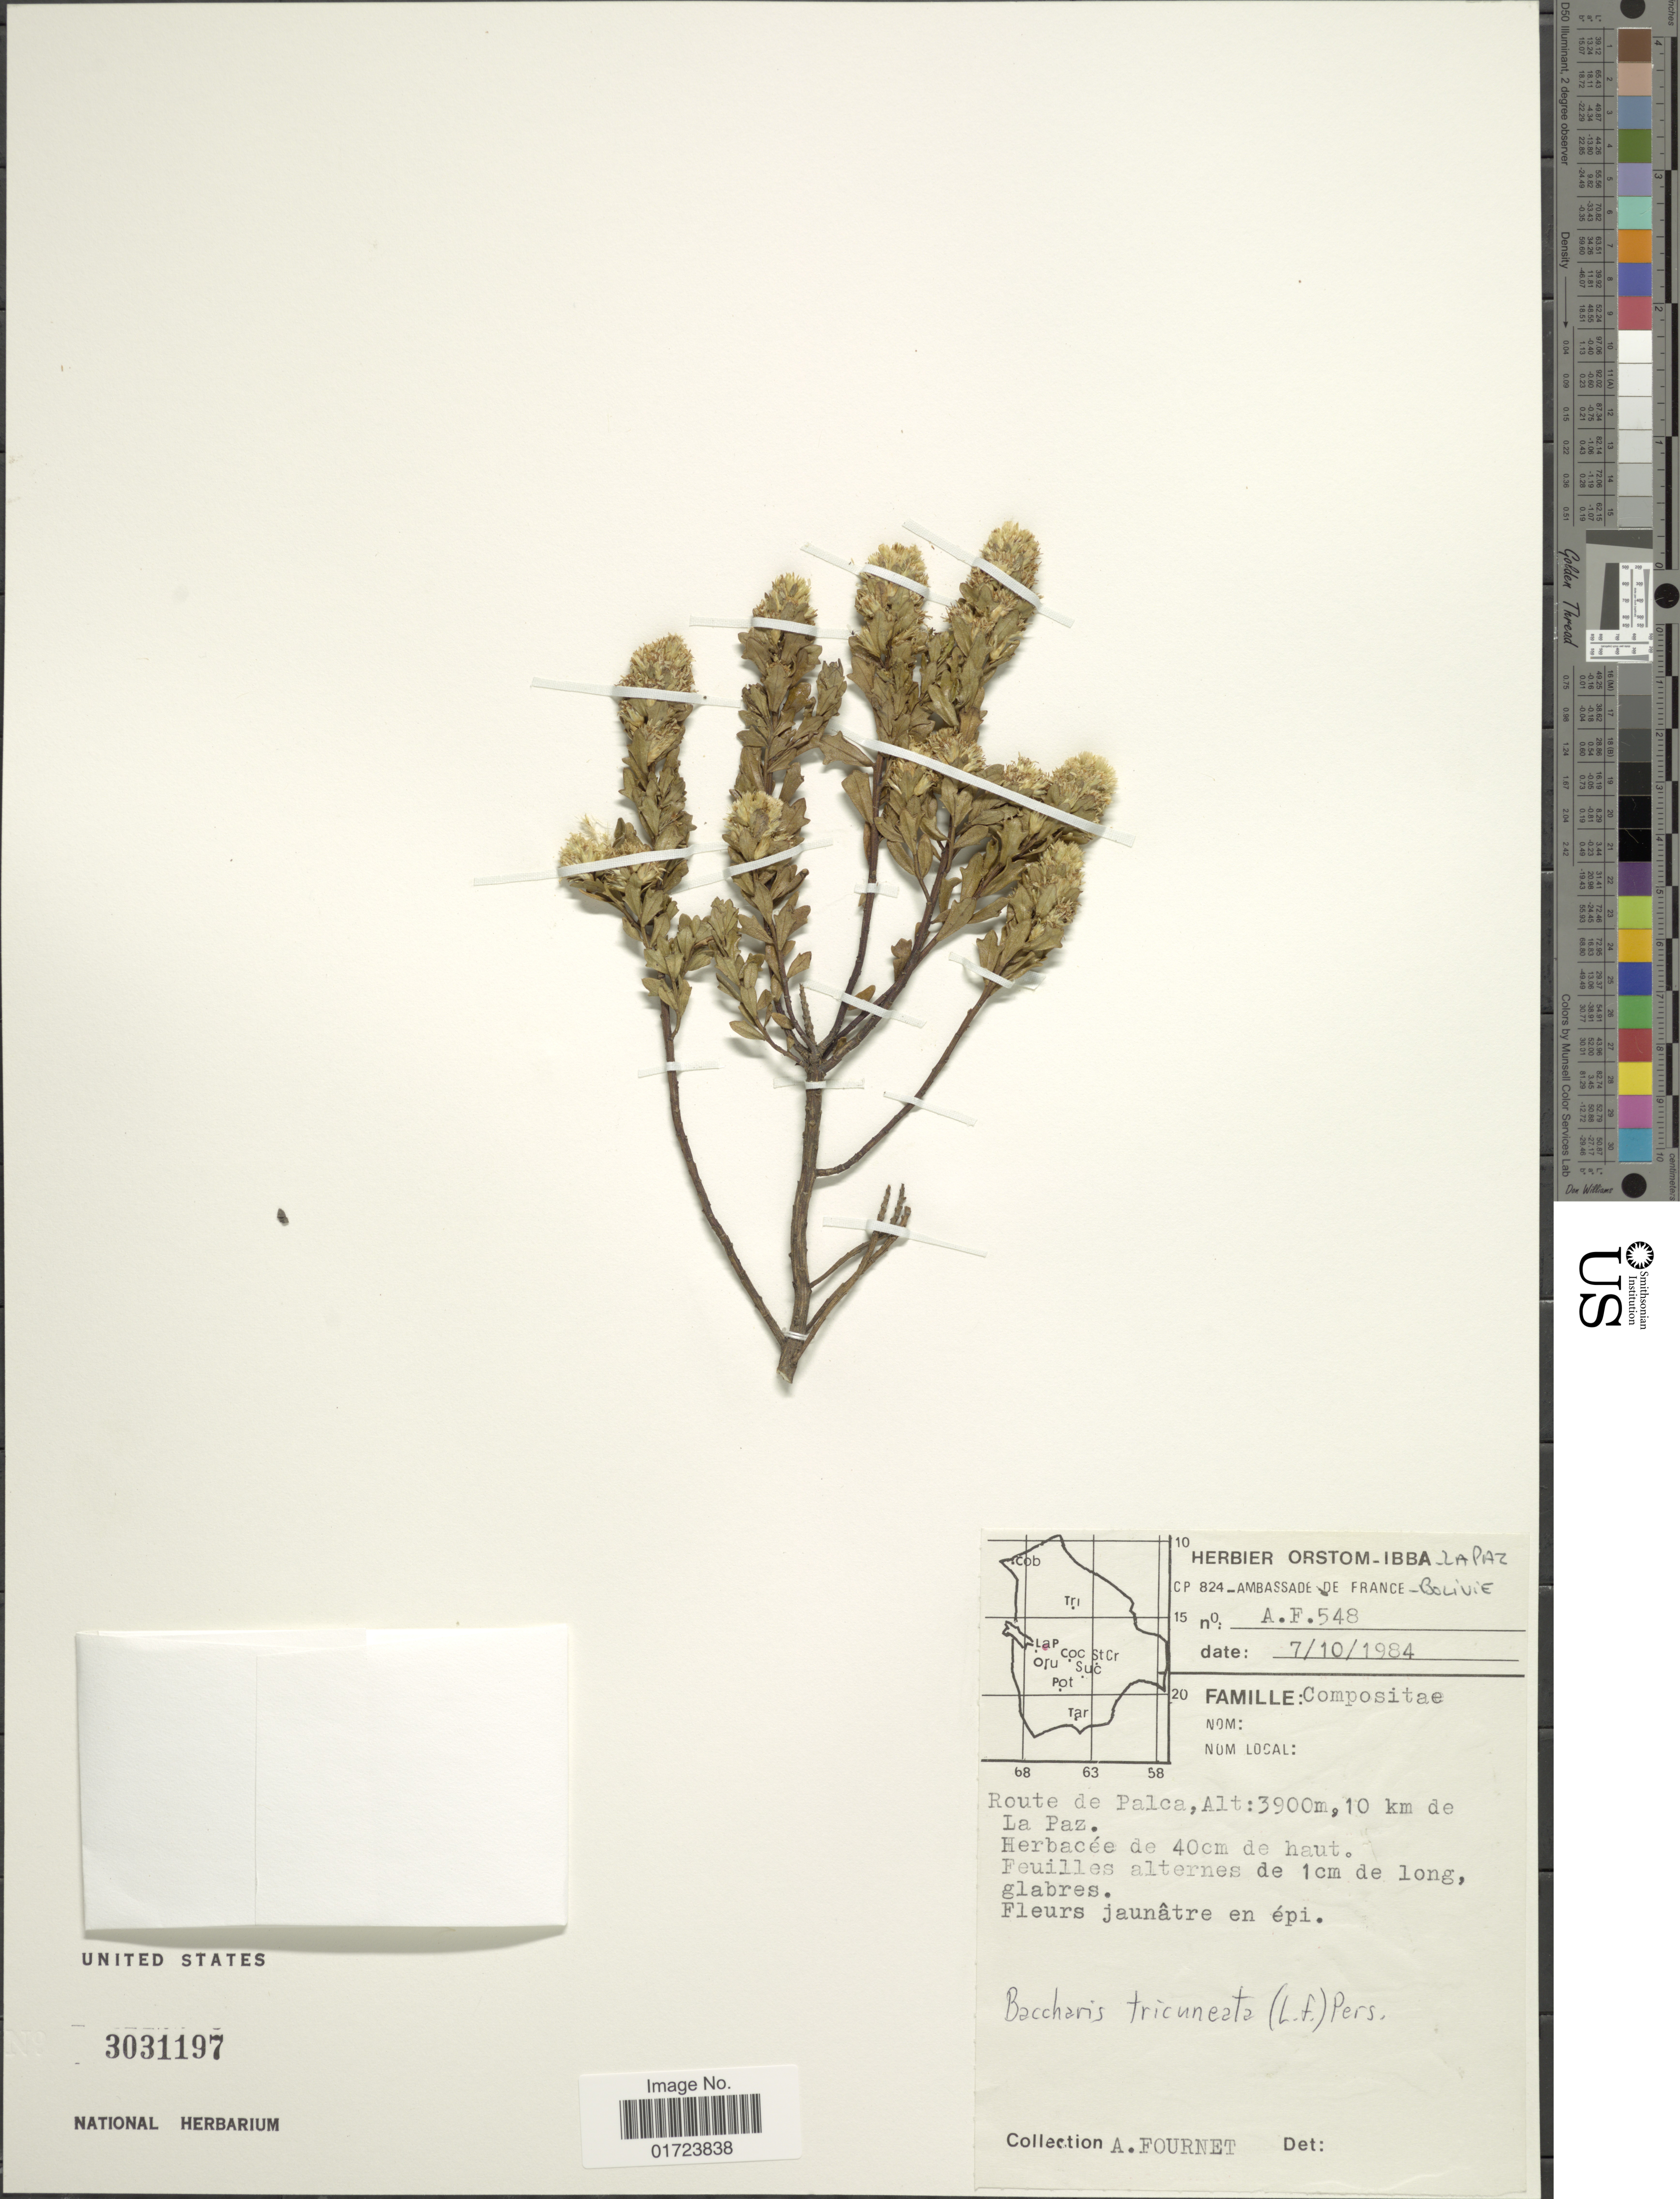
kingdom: Plantae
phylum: Tracheophyta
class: Magnoliopsida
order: Asterales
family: Asteraceae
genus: Baccharis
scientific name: Baccharis tricuneata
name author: (L. f.) Pers.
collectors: A. Fournet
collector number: AF548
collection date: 1984-10-07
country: Bolivia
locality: Route de Palca.10 km de La Paz.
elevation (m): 3900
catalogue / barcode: US 3031197